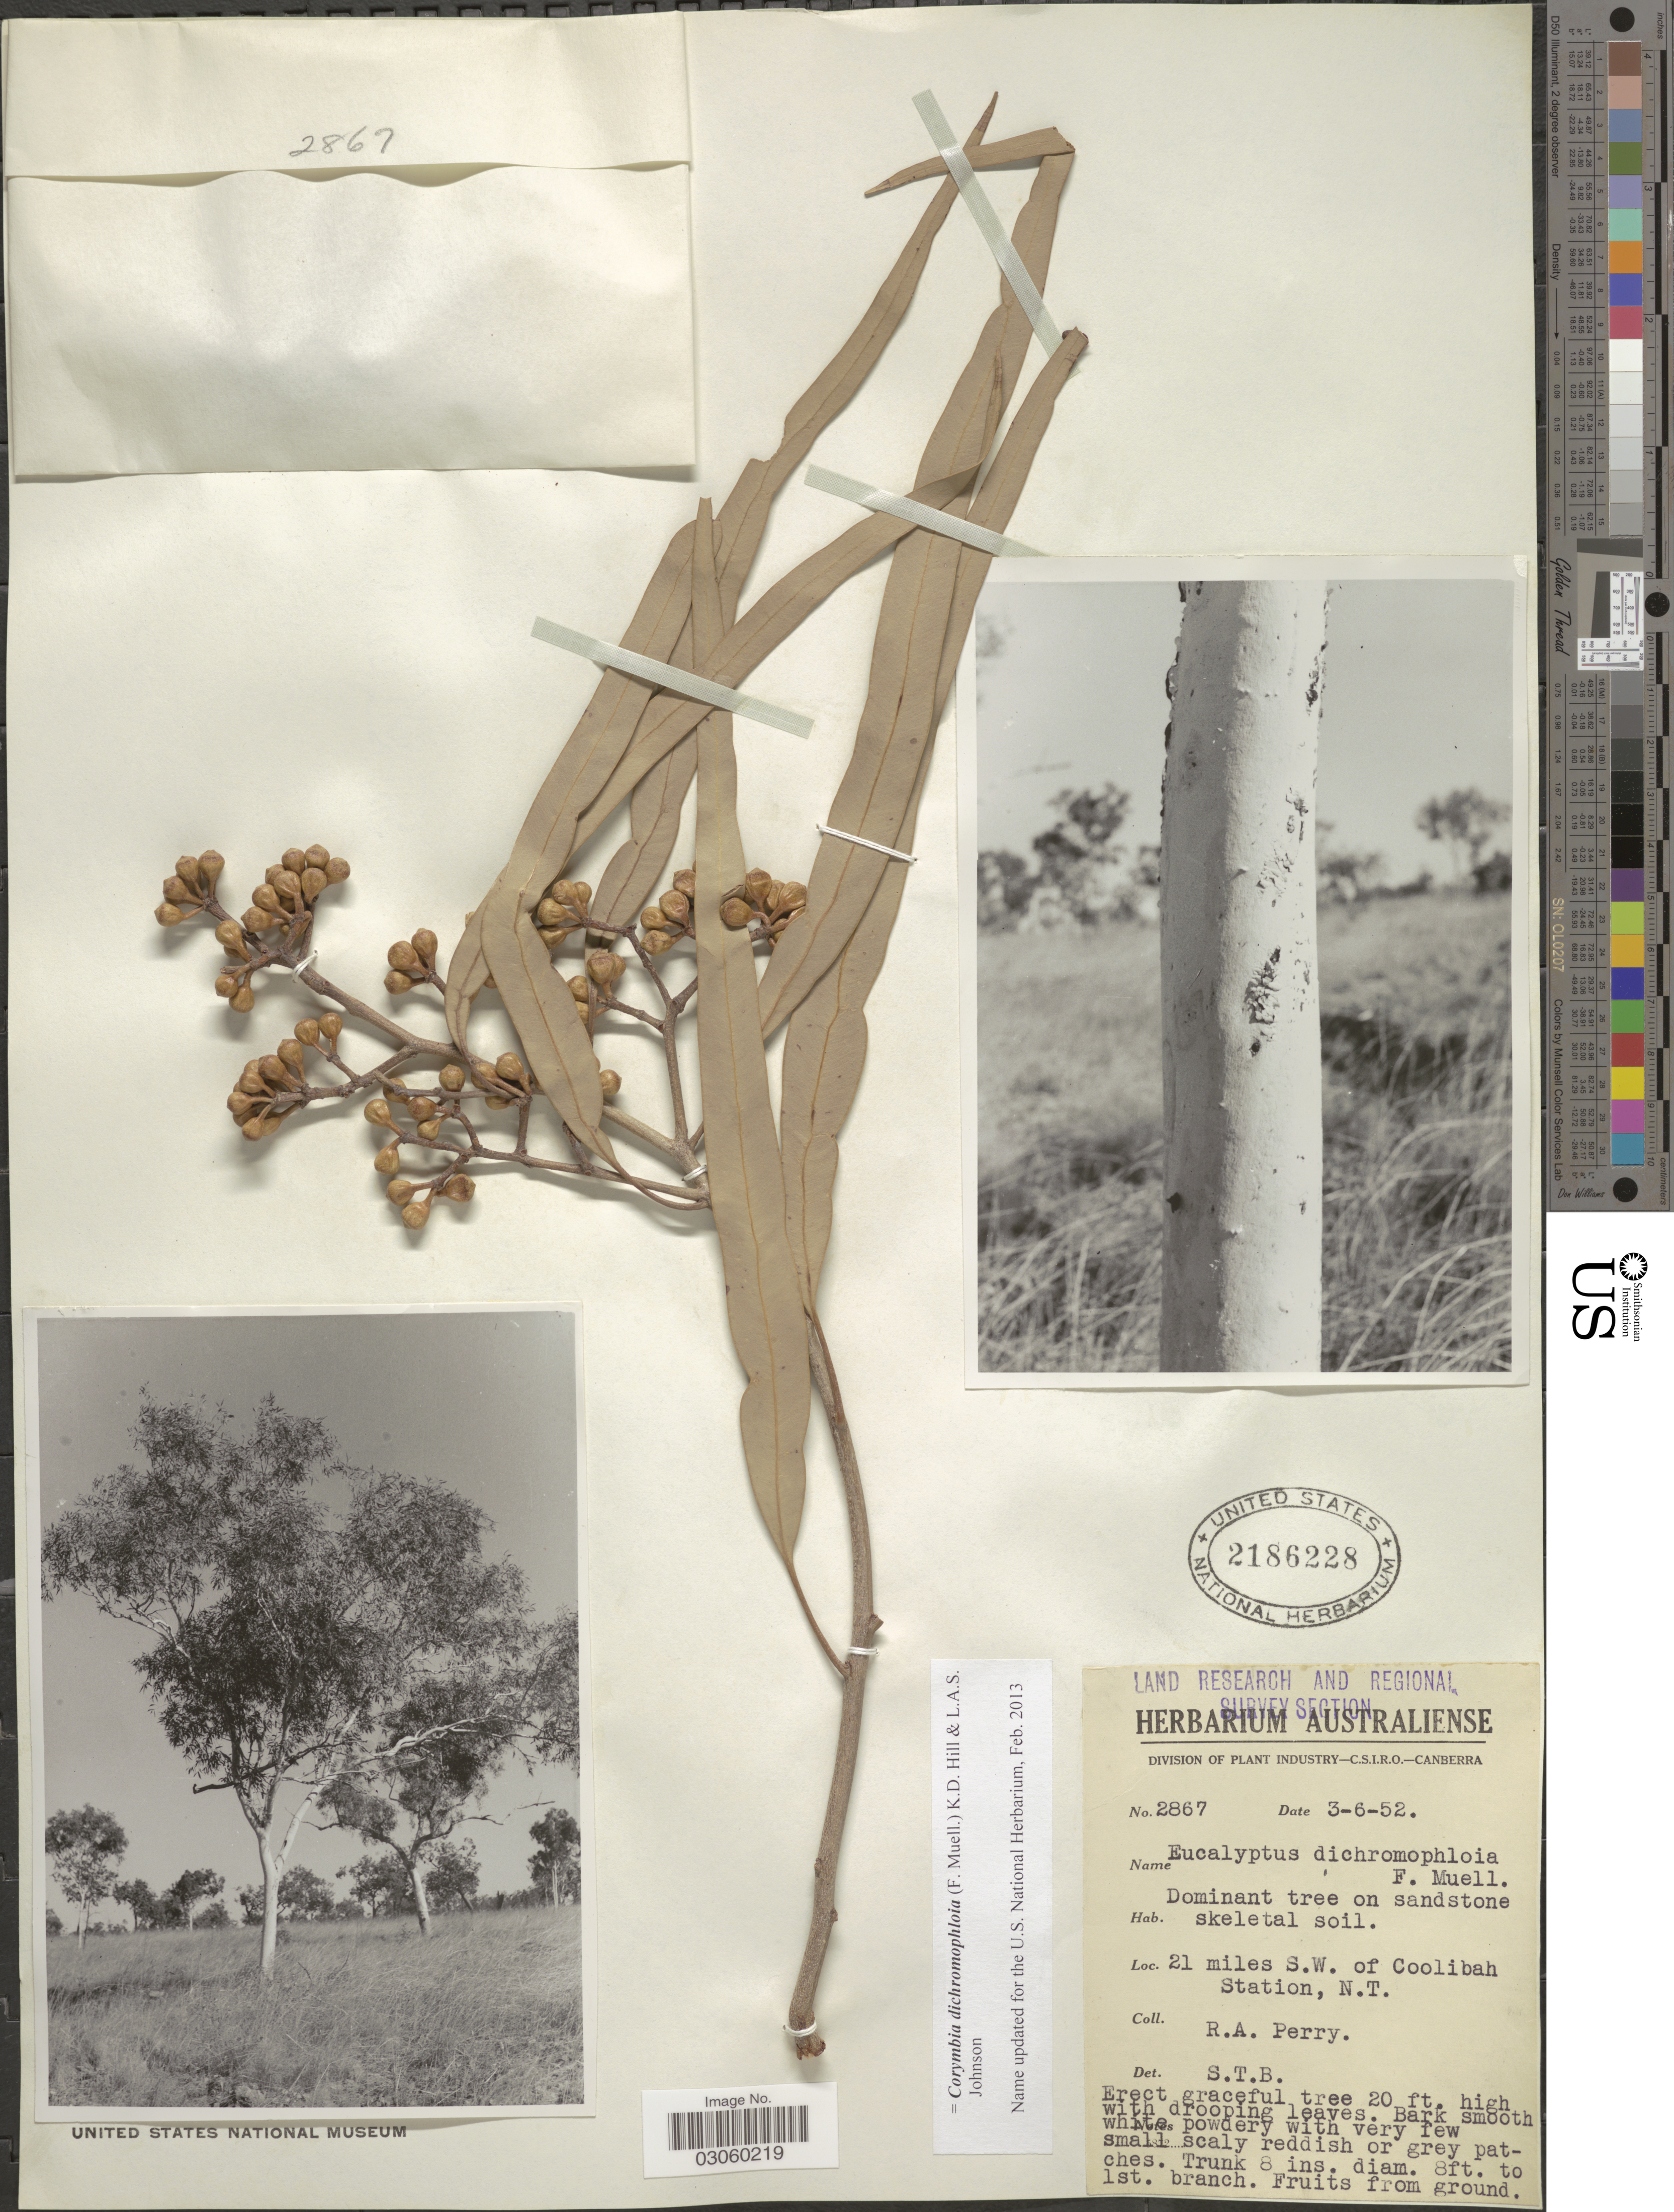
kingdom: Plantae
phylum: Tracheophyta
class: Magnoliopsida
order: Myrtales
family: Myrtaceae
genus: Corymbia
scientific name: Corymbia dichromophloia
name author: (F. Muell.) K.D. Hill & L.A.S. Johnson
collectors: Perry, R. A.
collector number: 2867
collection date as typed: Transcribed d/m/y: 3/6/52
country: Australia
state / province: Northern Territory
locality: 21 miles S.W. of Coolibah Station, N.T.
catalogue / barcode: US 2186228